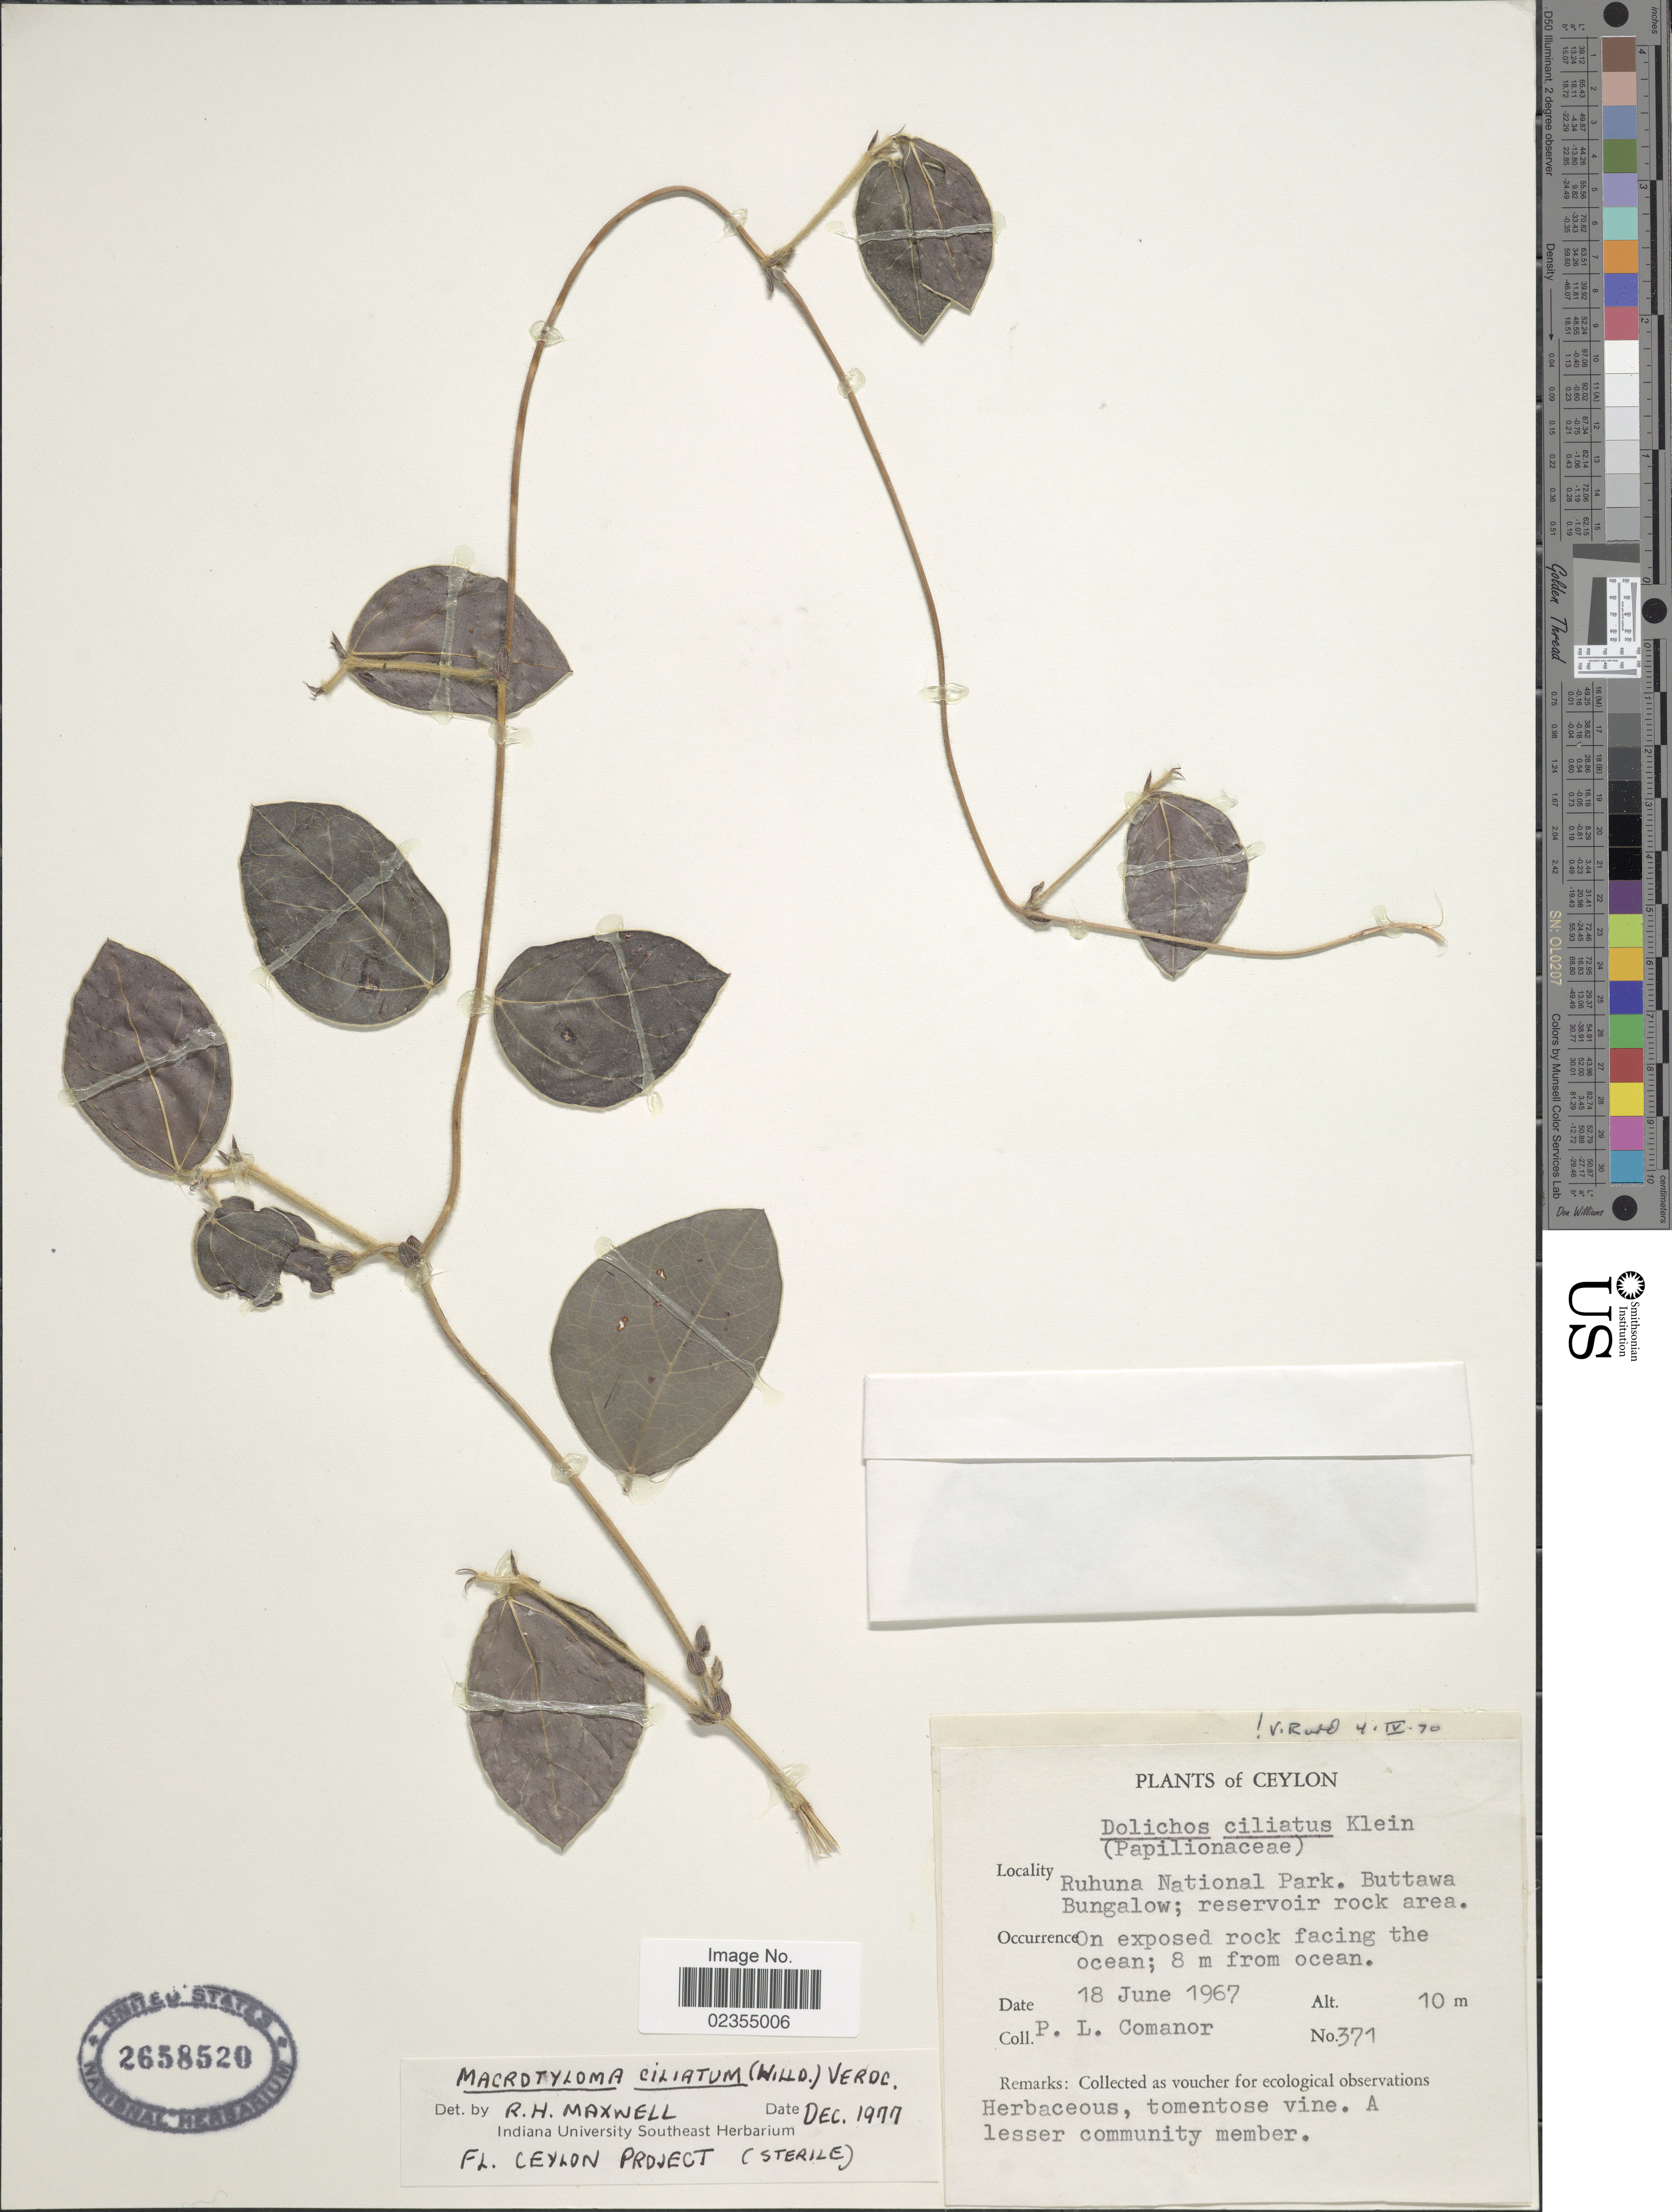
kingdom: Plantae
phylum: Tracheophyta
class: Magnoliopsida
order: Fabales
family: Fabaceae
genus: Macrotyloma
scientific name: Macrotyloma ciliatum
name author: (Willd.) Verdc.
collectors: P. Comanor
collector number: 371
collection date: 1967-06-18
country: Sri Lanka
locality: Ceylon. Ruhuna National Park. Buttawa Bungalow; reservoir rock area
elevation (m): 10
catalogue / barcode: US 2658520